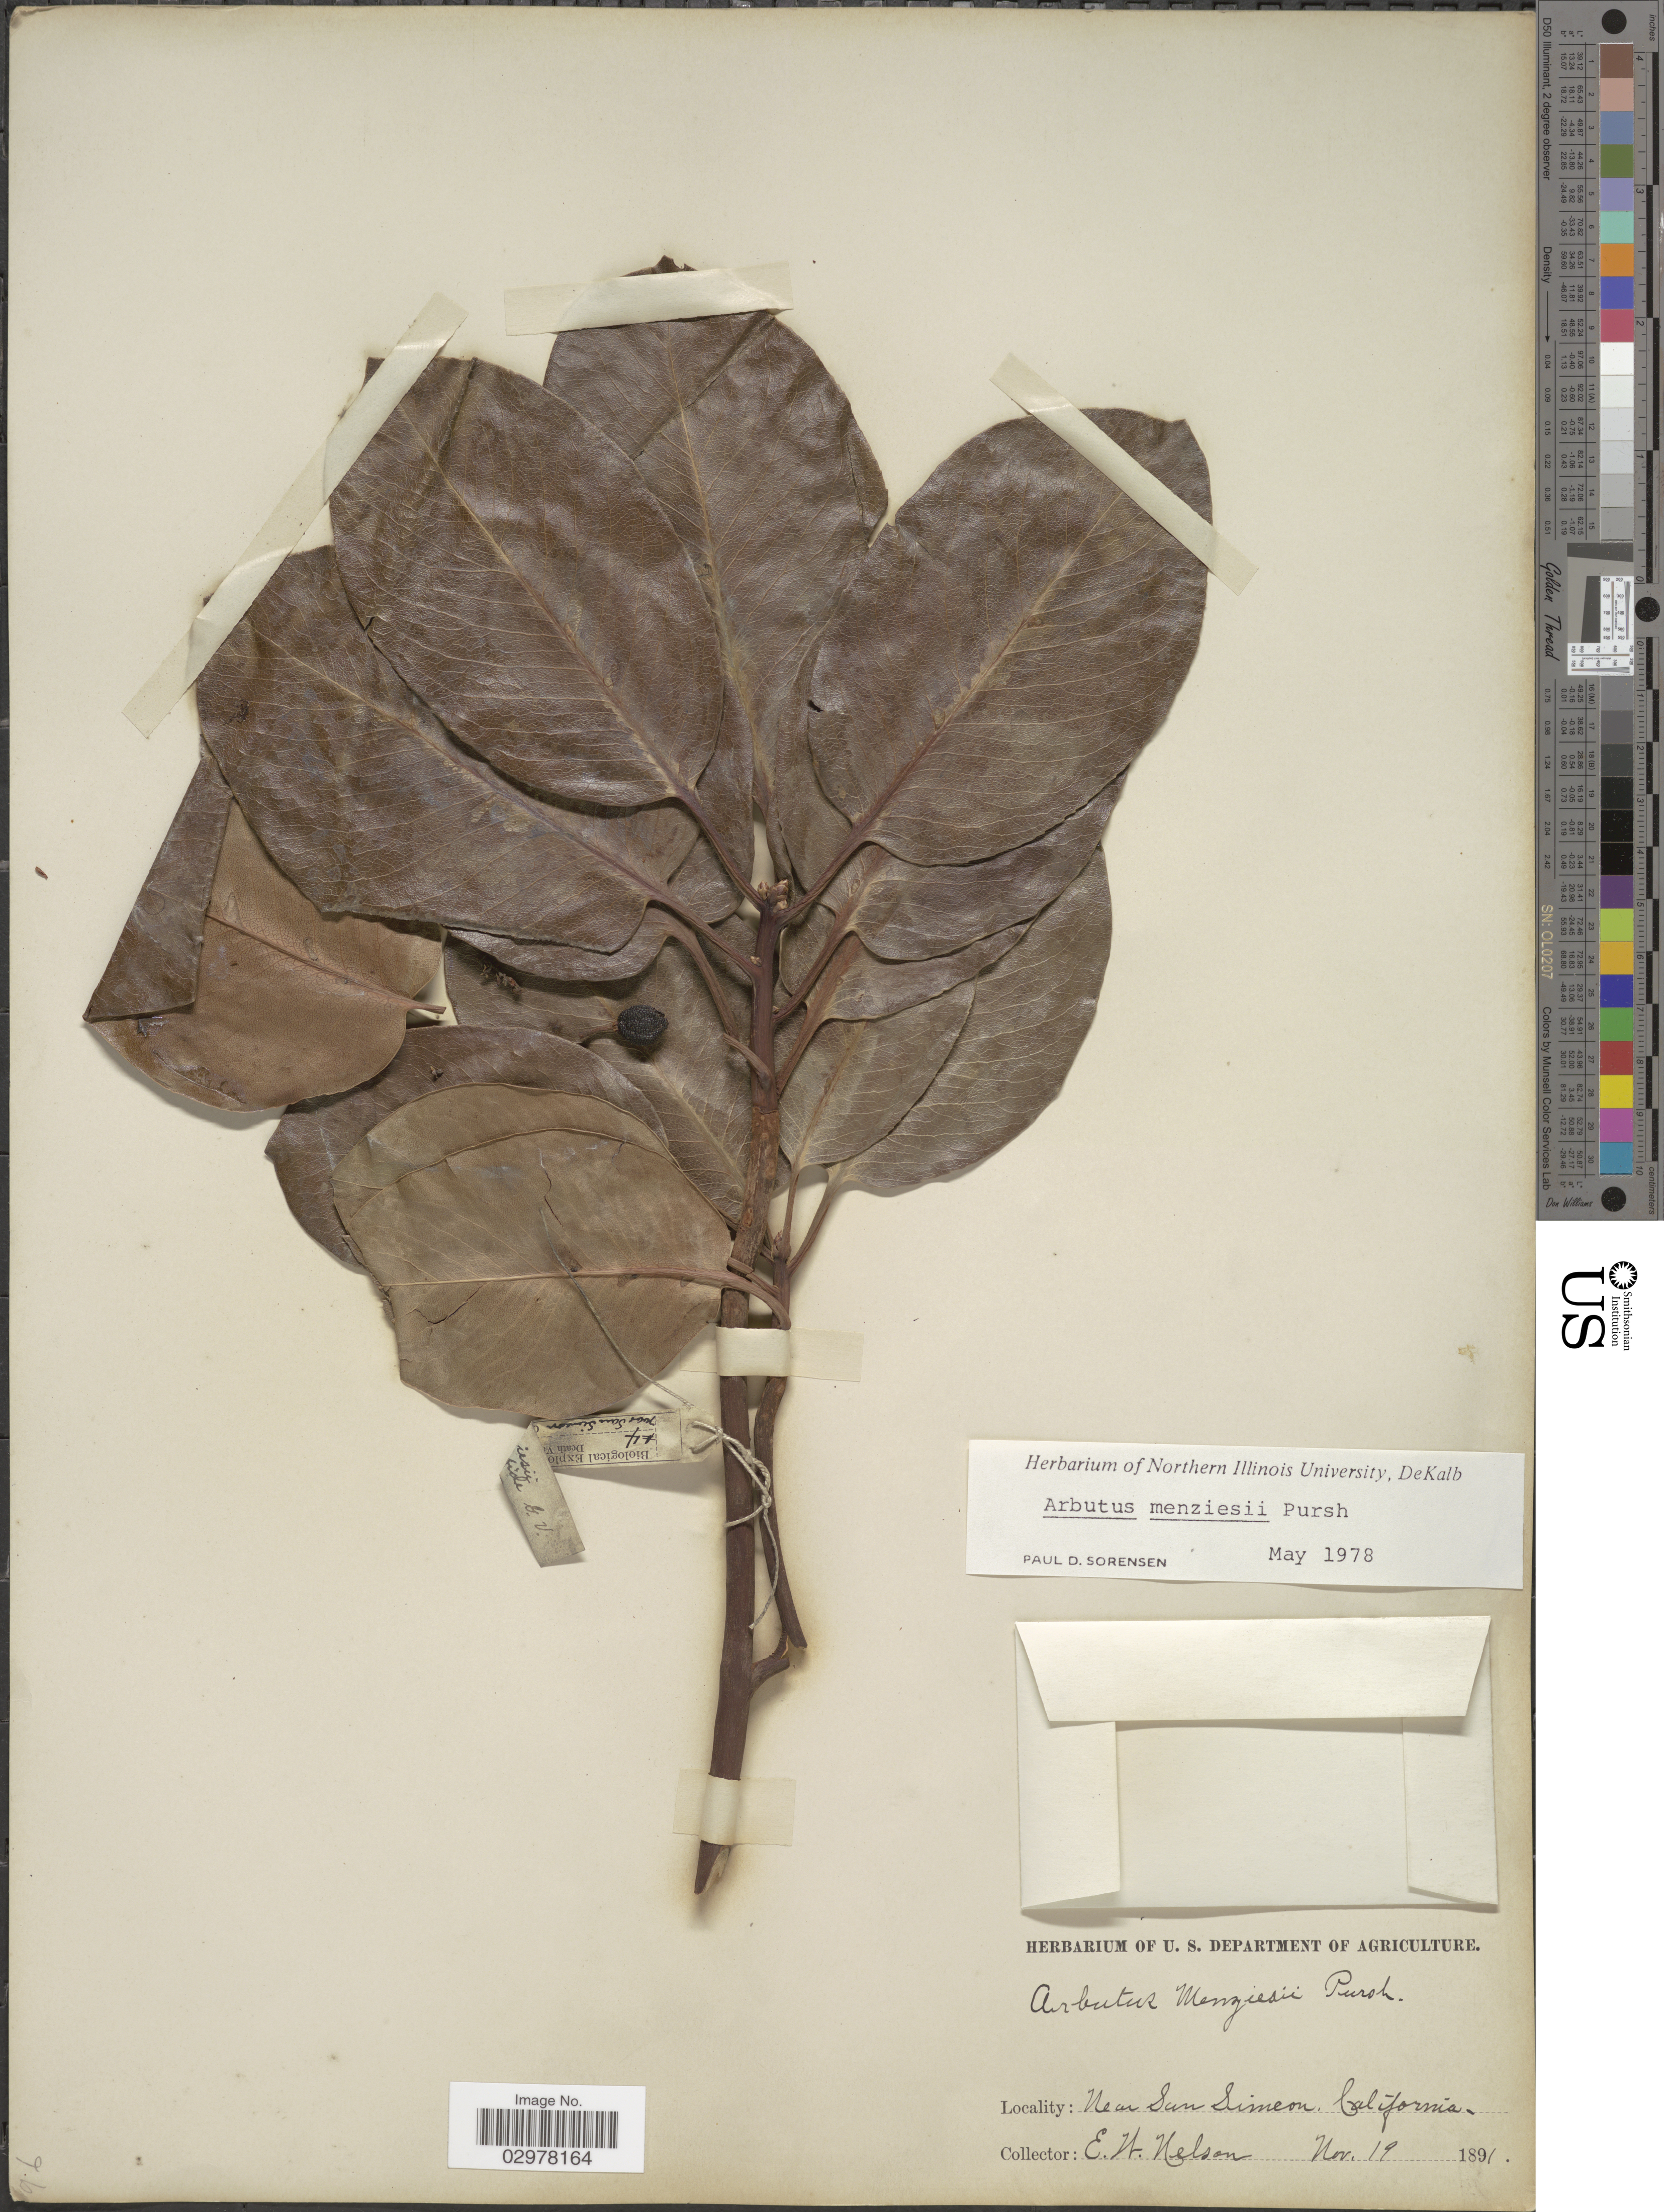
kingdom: Plantae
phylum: Tracheophyta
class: Magnoliopsida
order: Ericales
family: Ericaceae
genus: Arbutus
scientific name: Arbutus menziesii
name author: Pursh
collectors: E. W. Nelson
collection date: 1891-11-19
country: United States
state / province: California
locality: Near San Simeon.